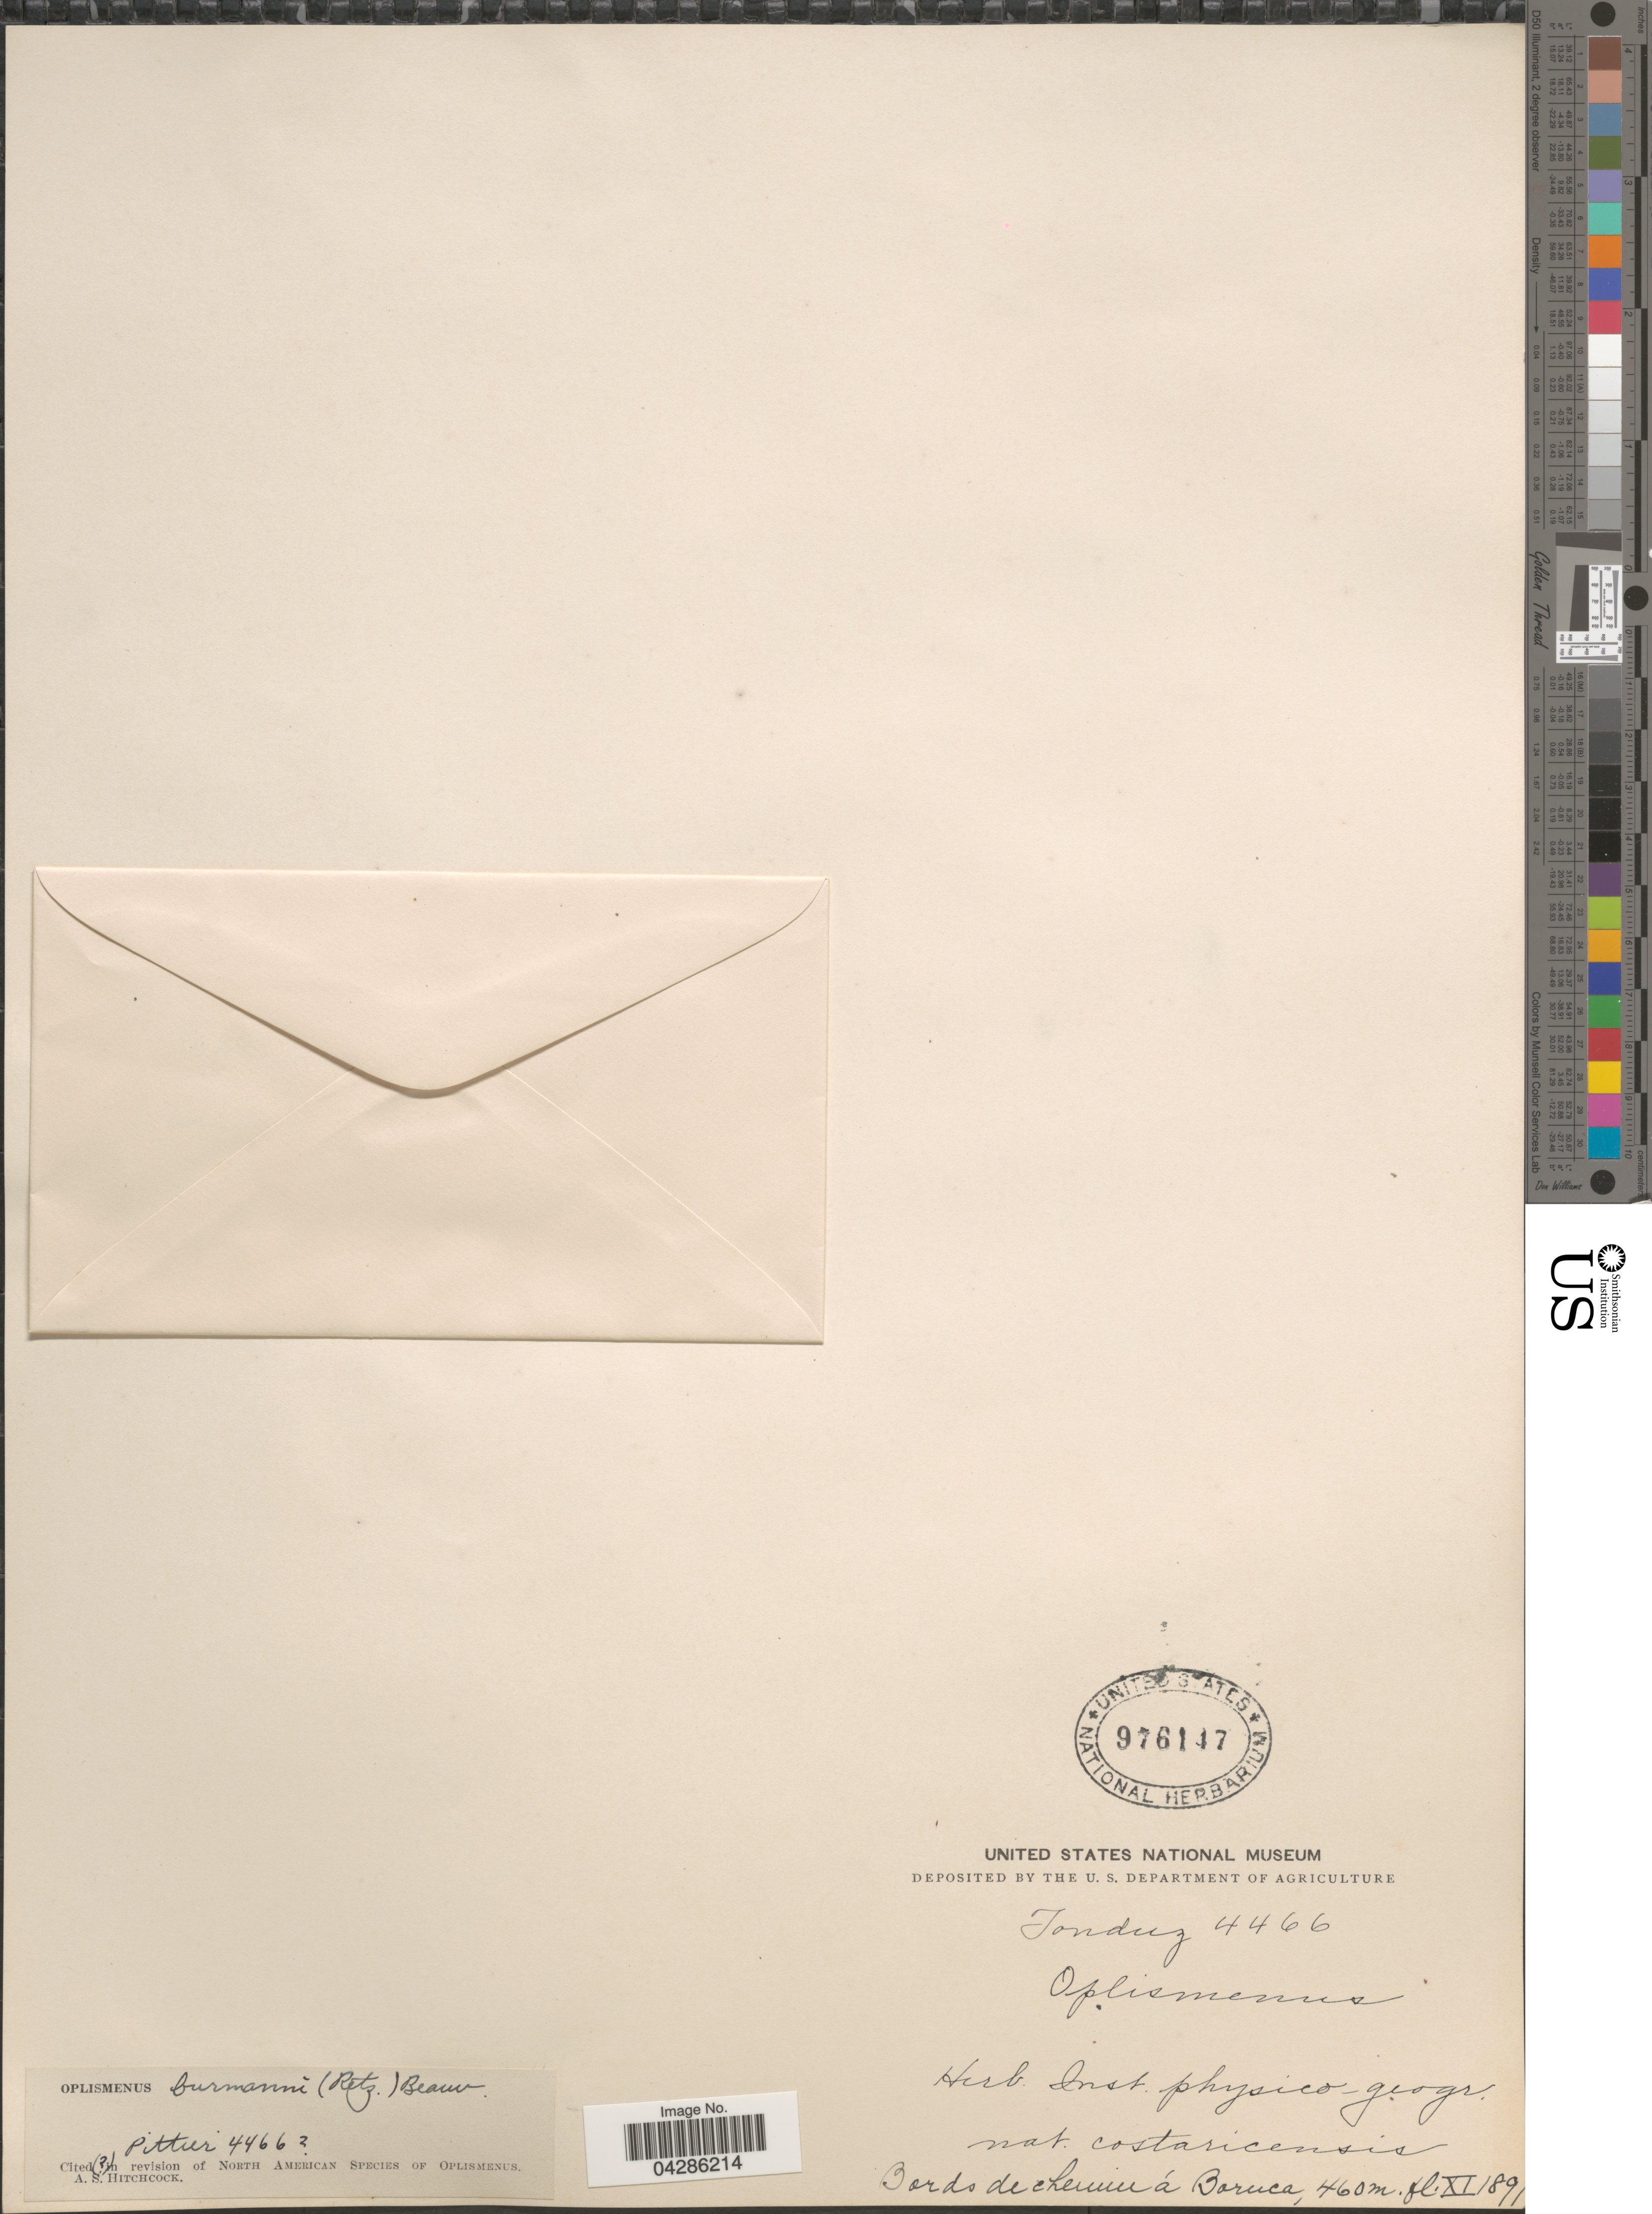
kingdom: Plantae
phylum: Tracheophyta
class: Liliopsida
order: Poales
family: Poaceae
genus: Oplismenus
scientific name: Oplismenus burmannii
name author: (Retz.) P. Beauv.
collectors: Tonduz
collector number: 4466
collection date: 1891-11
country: Costa Rica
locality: Bords de chemin á Boruca.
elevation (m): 460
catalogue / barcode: US 976147